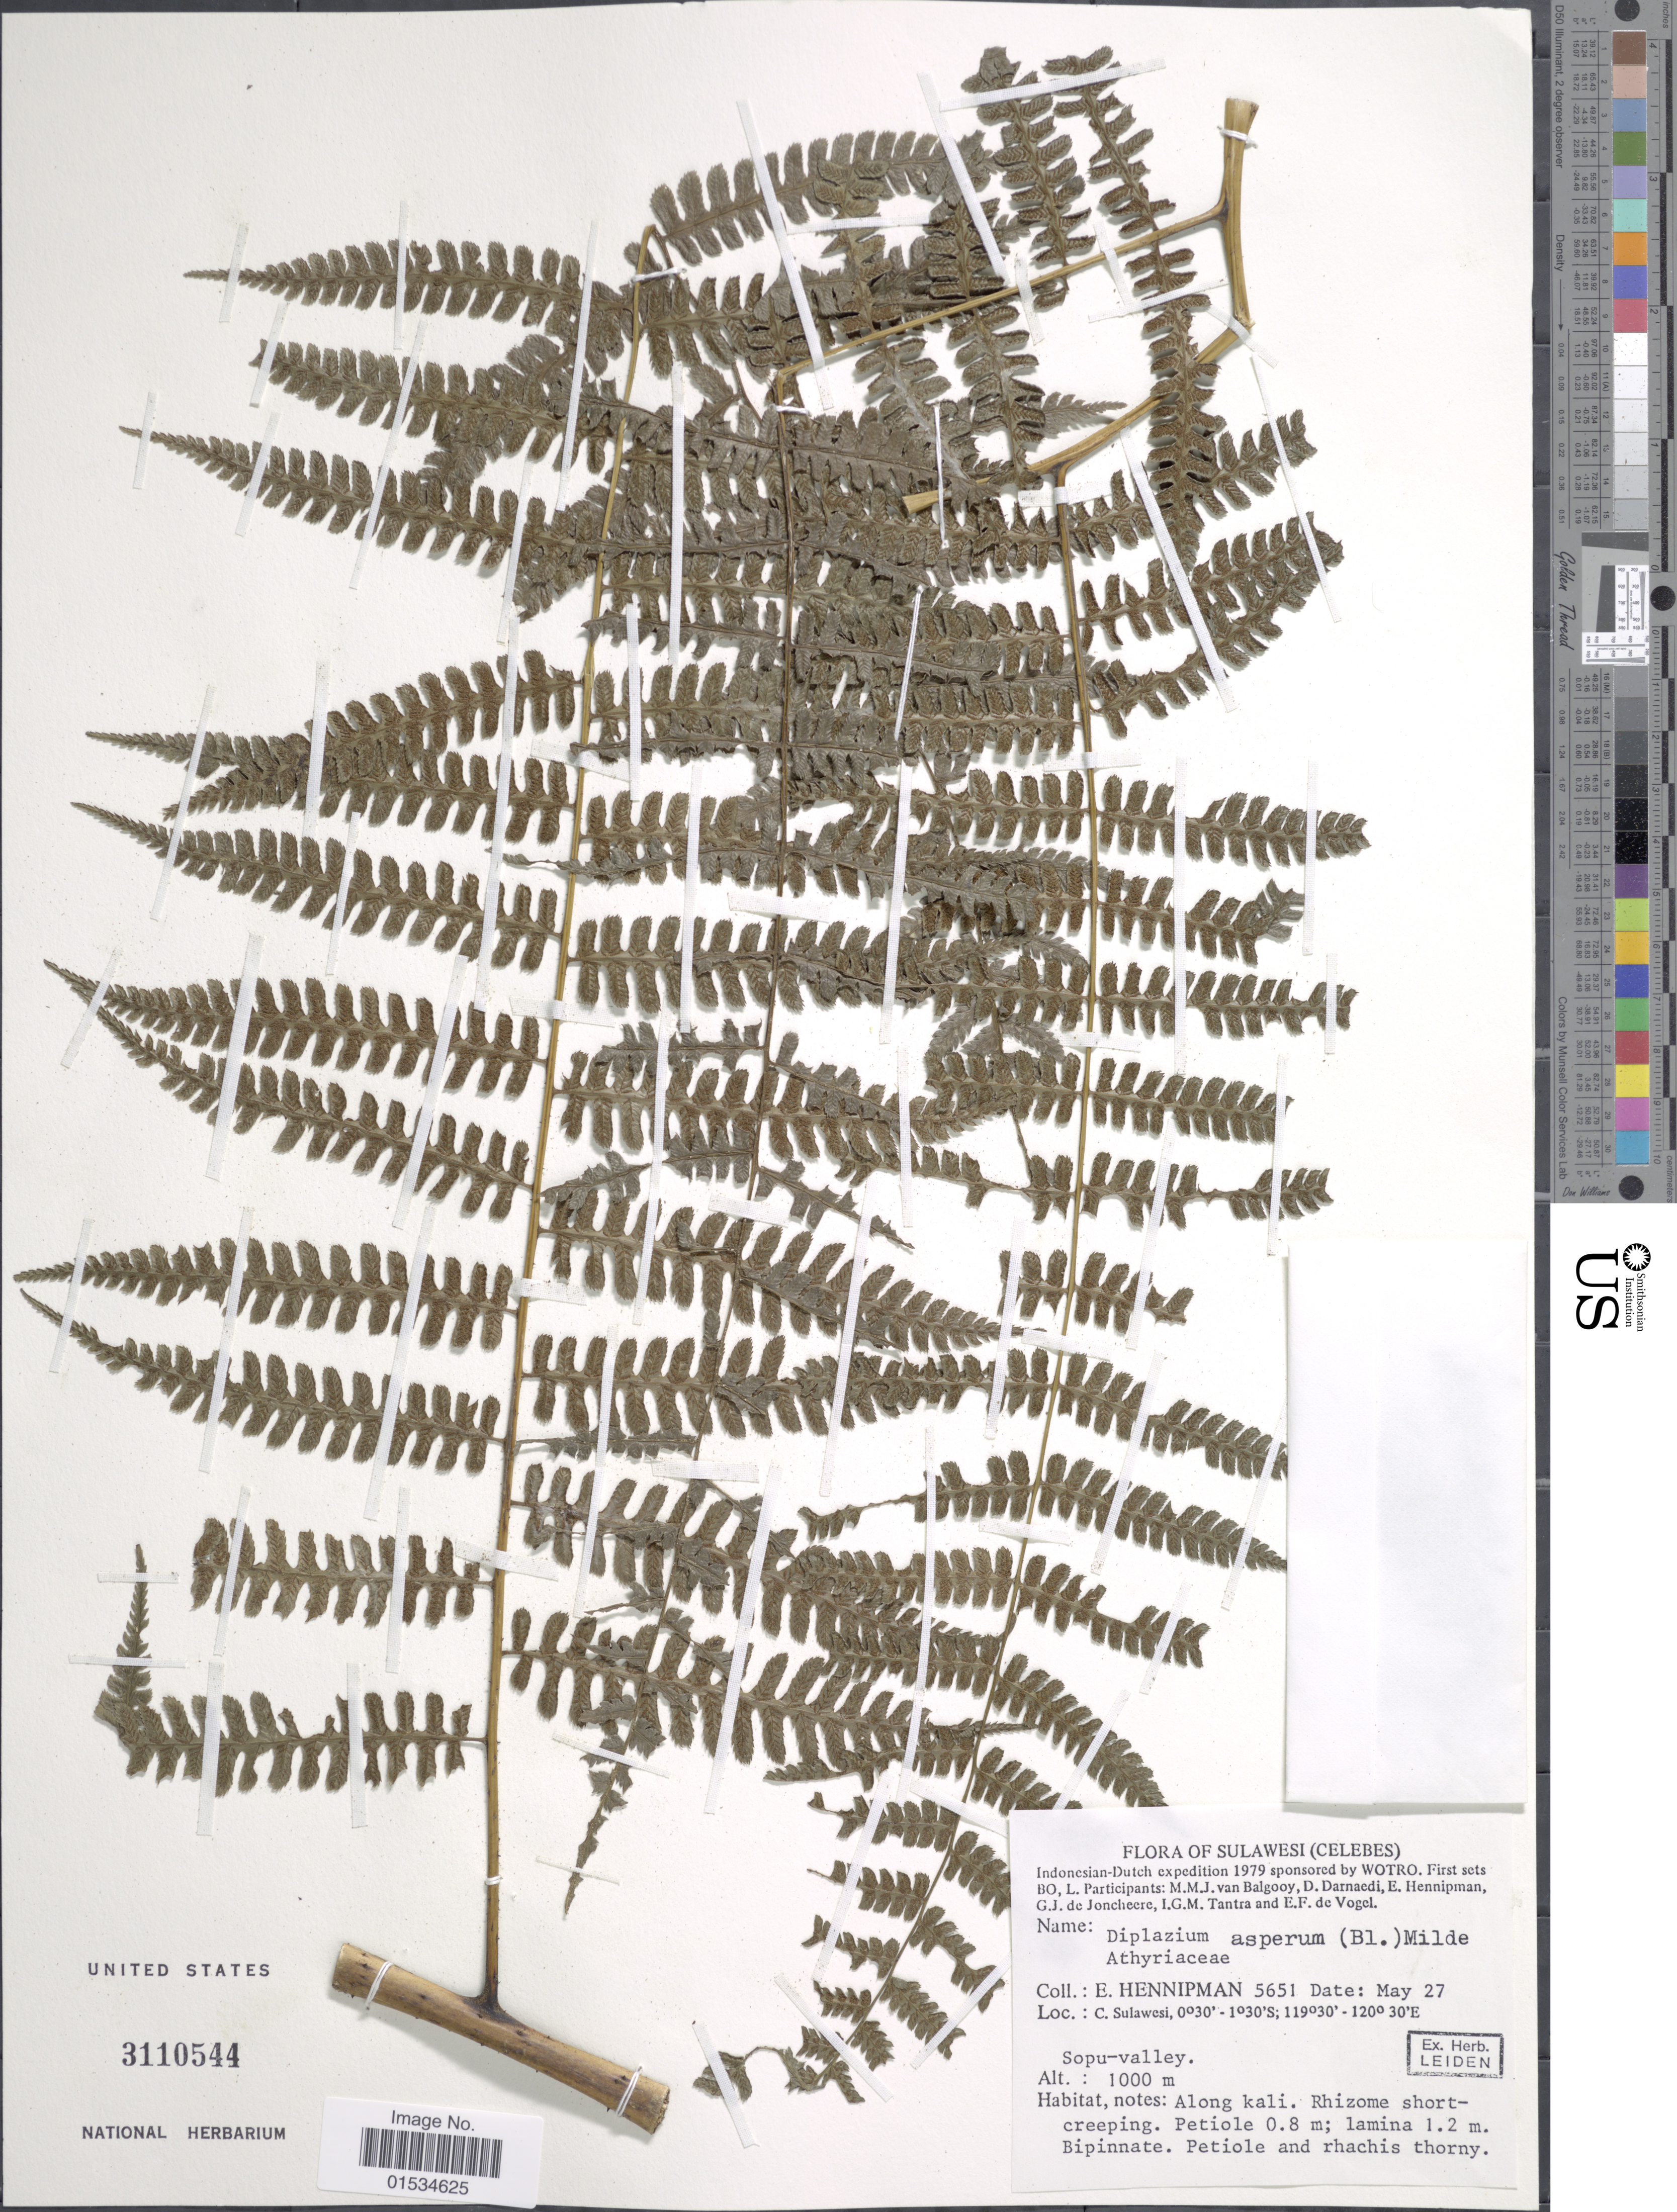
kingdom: Plantae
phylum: Tracheophyta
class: Polypodiopsida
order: Polypodiales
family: Athyriaceae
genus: Diplazium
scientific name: Diplazium asperum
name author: Blume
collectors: E. Hennipman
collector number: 5651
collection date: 1979-05-27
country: Indonesia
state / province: Sulawesi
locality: Celebes, Indonesian-Dutch expedition 1979, C. Sulawesi, Poloka, Sopu-valley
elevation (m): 1000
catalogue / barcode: US 3110544